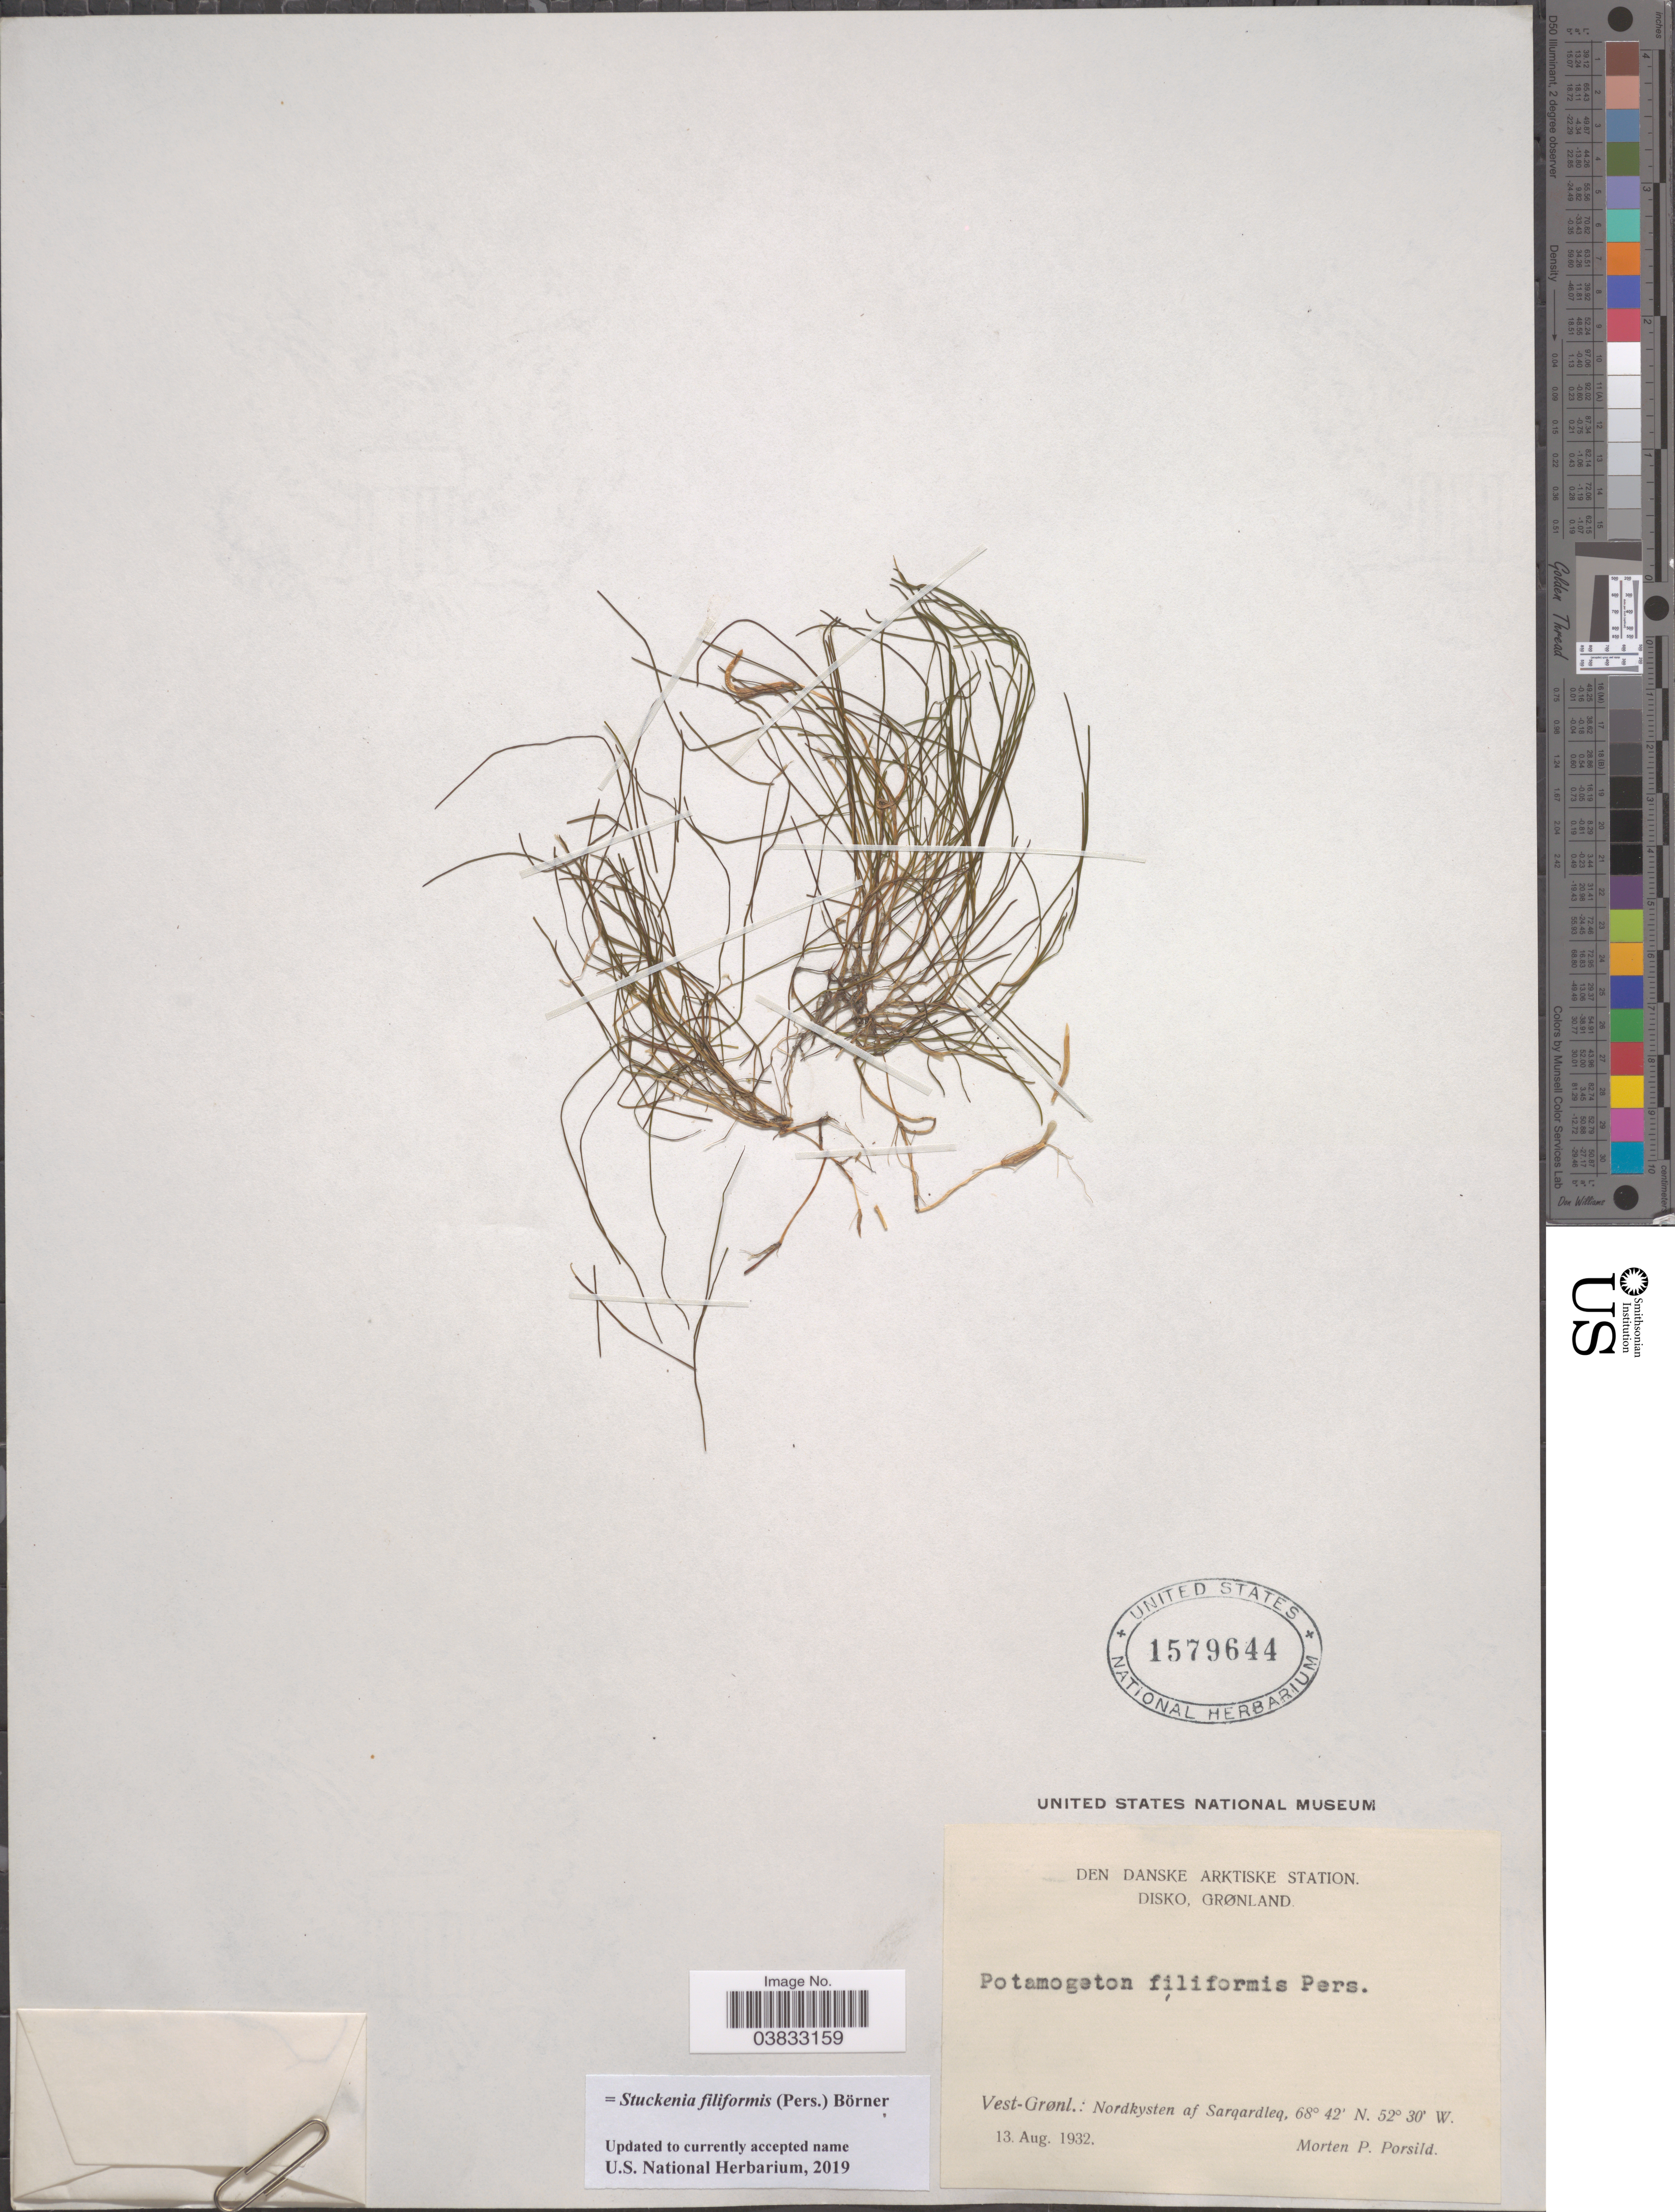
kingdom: Plantae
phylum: Tracheophyta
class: Liliopsida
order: Alismatales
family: Potamogetonaceae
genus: Stuckenia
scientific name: Stuckenia filiformis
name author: (Pers.) Börner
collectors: M. P. Porsild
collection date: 1932-08-13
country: Greenland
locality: Den Danske Arktiske Station. Disko, Grønland. Vest-Grønl.: Nordkysten af Sarqardleq.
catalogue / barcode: US 1579644